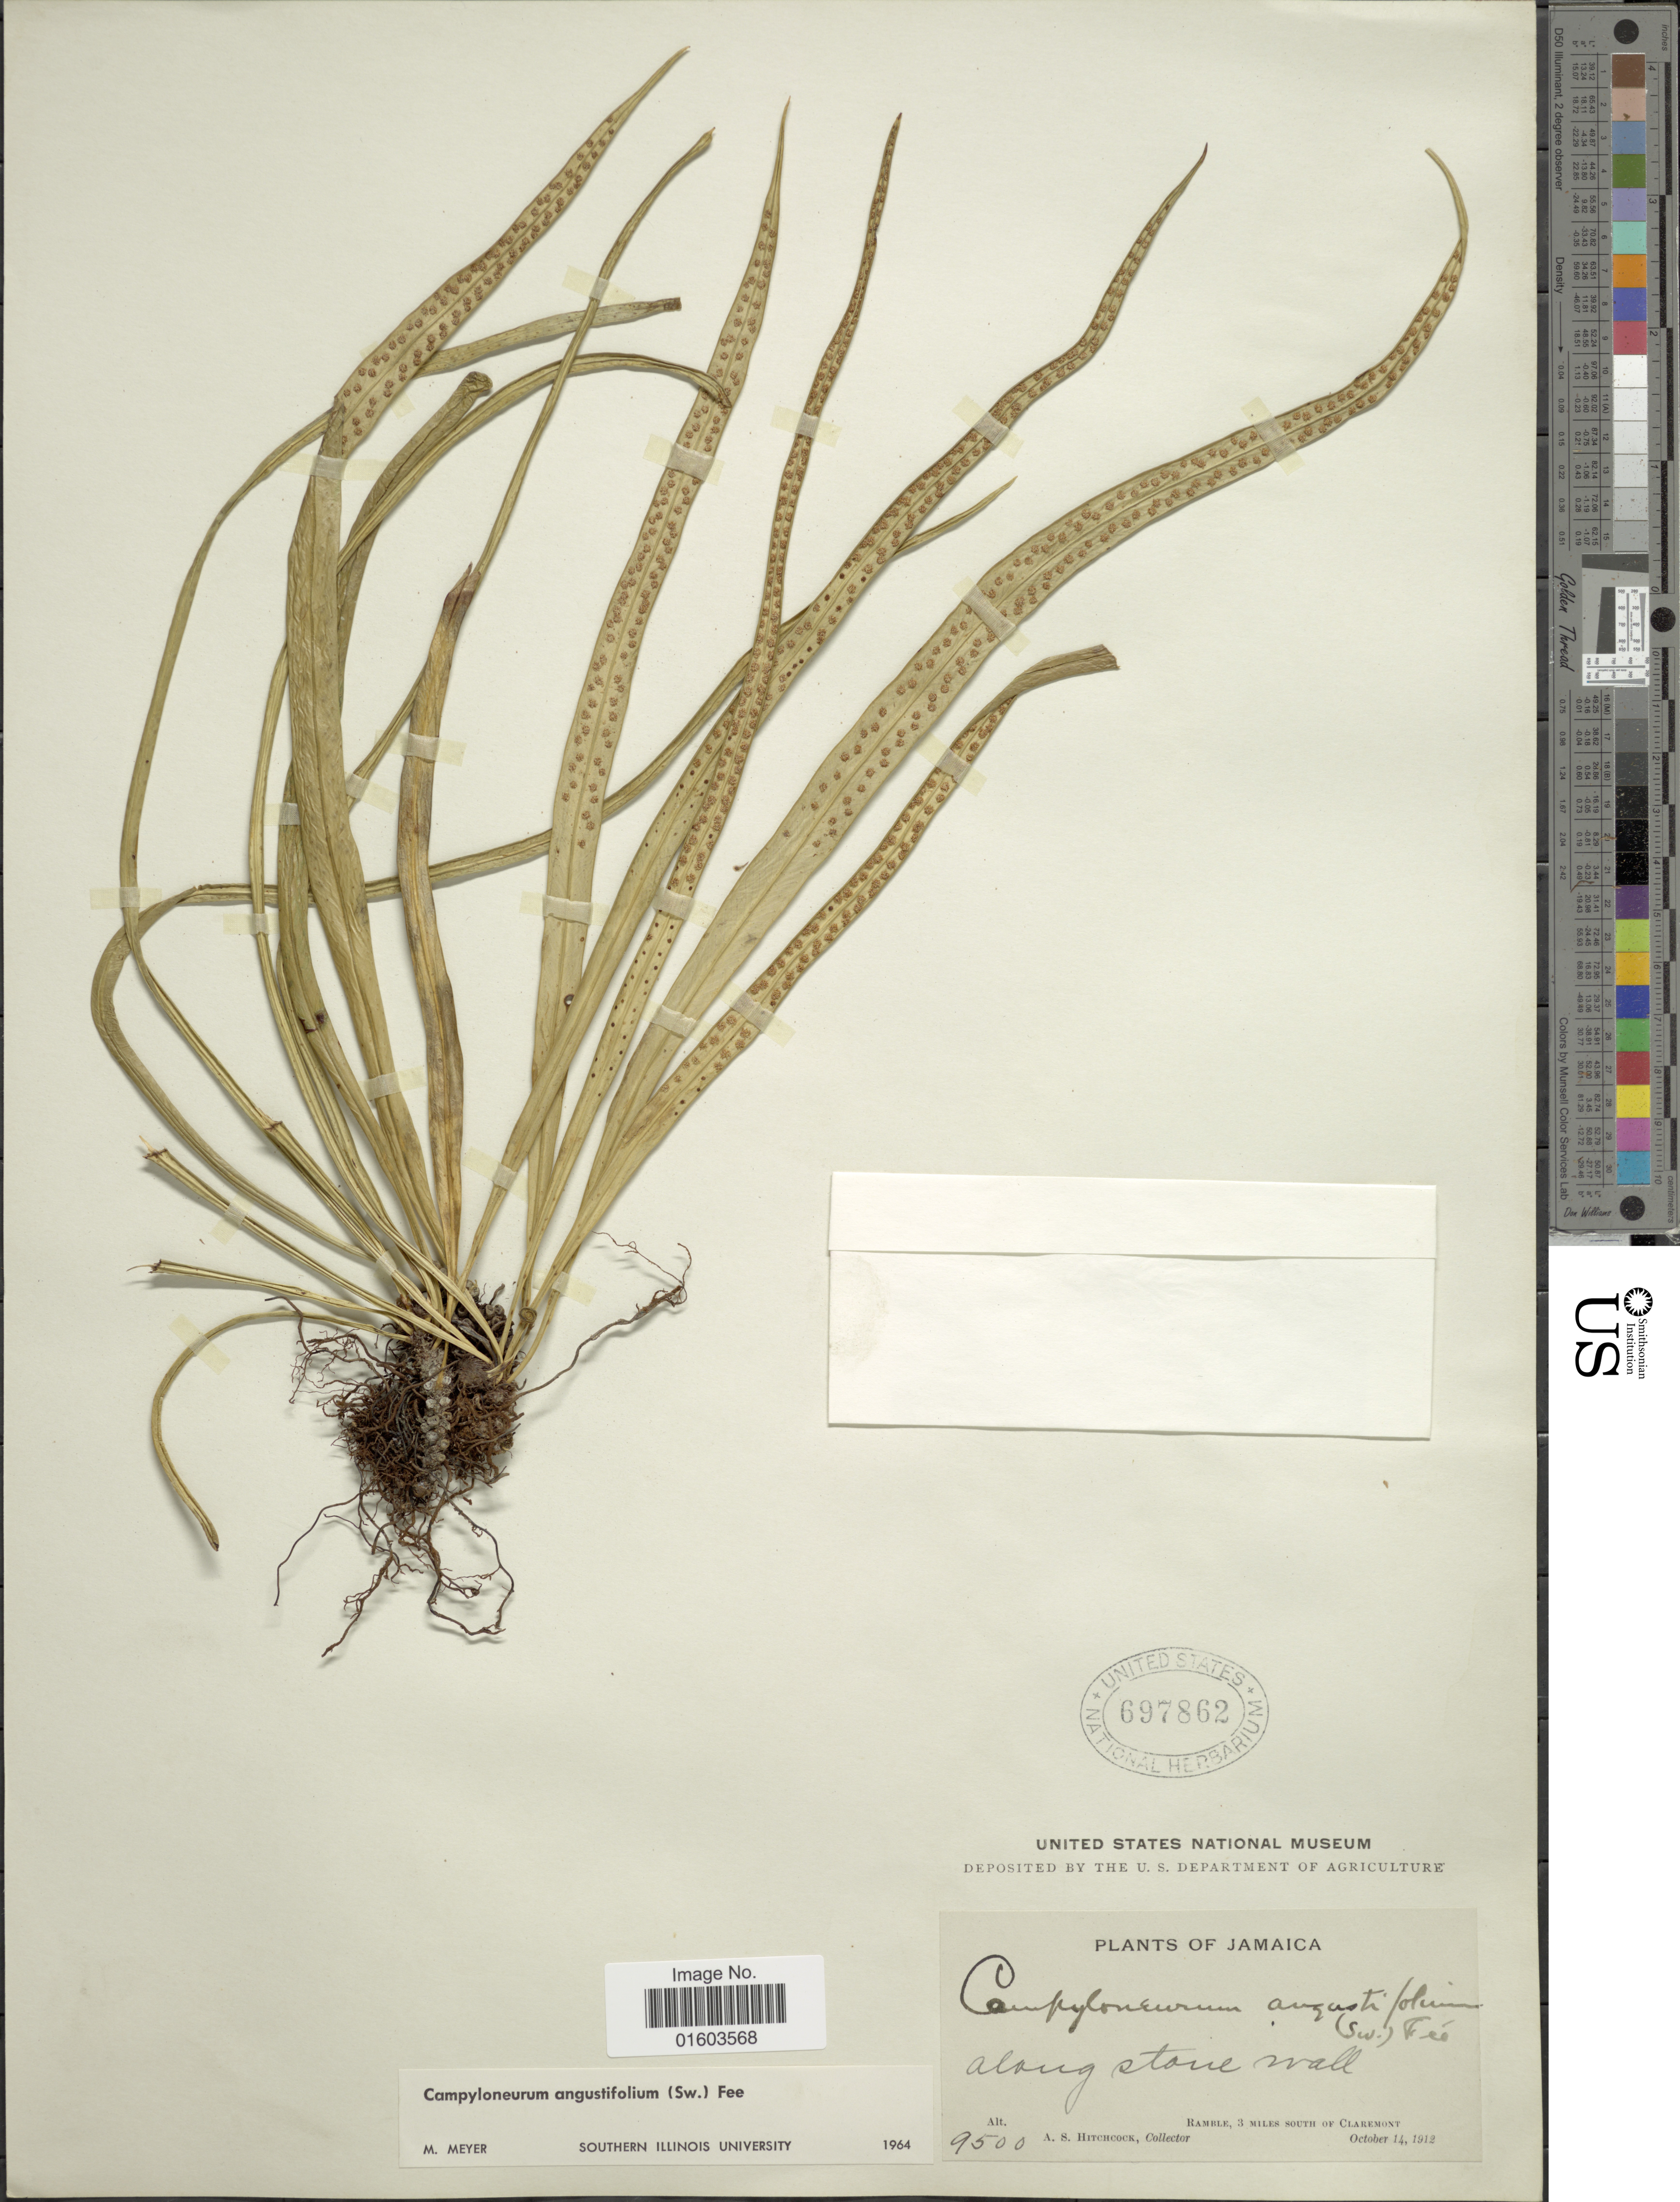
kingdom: Plantae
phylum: Tracheophyta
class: Polypodiopsida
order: Polypodiales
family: Polypodiaceae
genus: Campyloneurum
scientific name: Campyloneurum angustifolium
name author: (Sw.) Fée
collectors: A. S. Hitchcock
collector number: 9500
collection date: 1912-10-14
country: Jamaica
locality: Along stone wall, Ramble, 3 miles south of Claremont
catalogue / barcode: US 697862